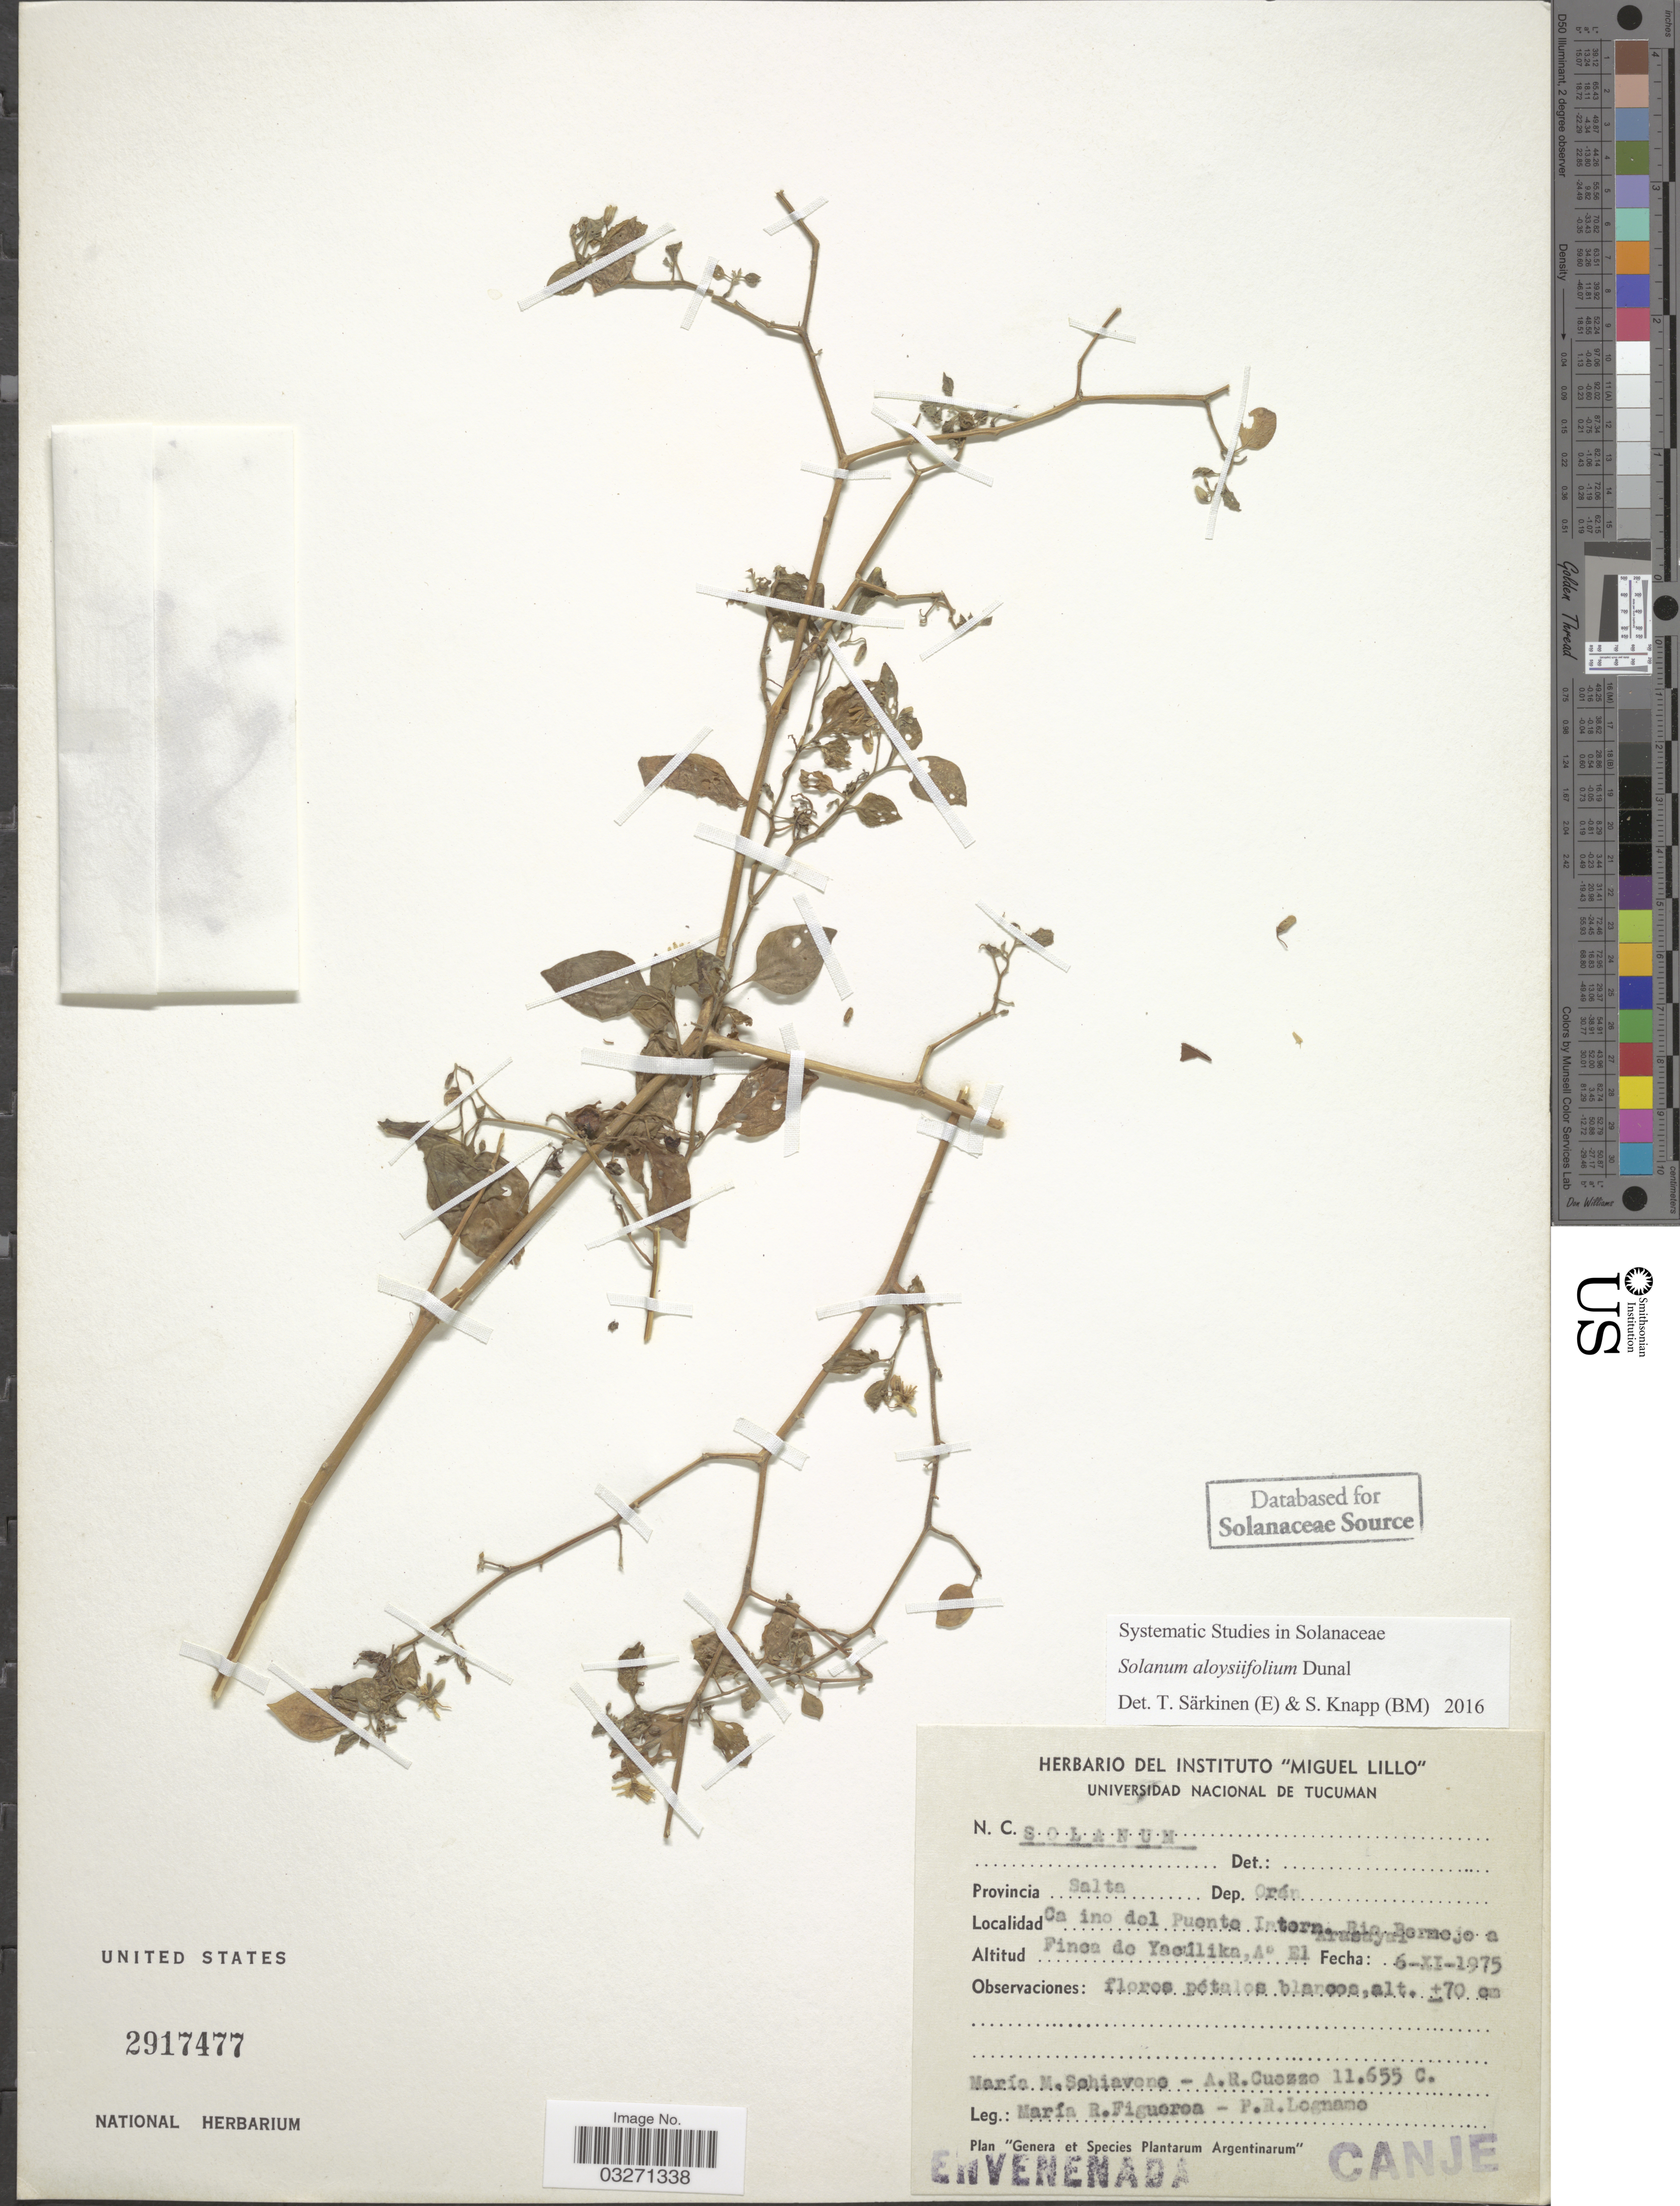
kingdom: Plantae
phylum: Tracheophyta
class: Magnoliopsida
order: Solanales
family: Solanaceae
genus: Solanum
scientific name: Solanum aloysiifolium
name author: Dunal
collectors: M. Schiavone, A. Cuezzo, M. Figueroa & P. Logname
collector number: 11655 c.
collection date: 1975-11-06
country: Argentina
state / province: Salta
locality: Dep. Orán. Camino del Puento Intern. Rio Bermejo a. Finca de Yacilika [interpreted], A° El Arasayal.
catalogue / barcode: US 2917477